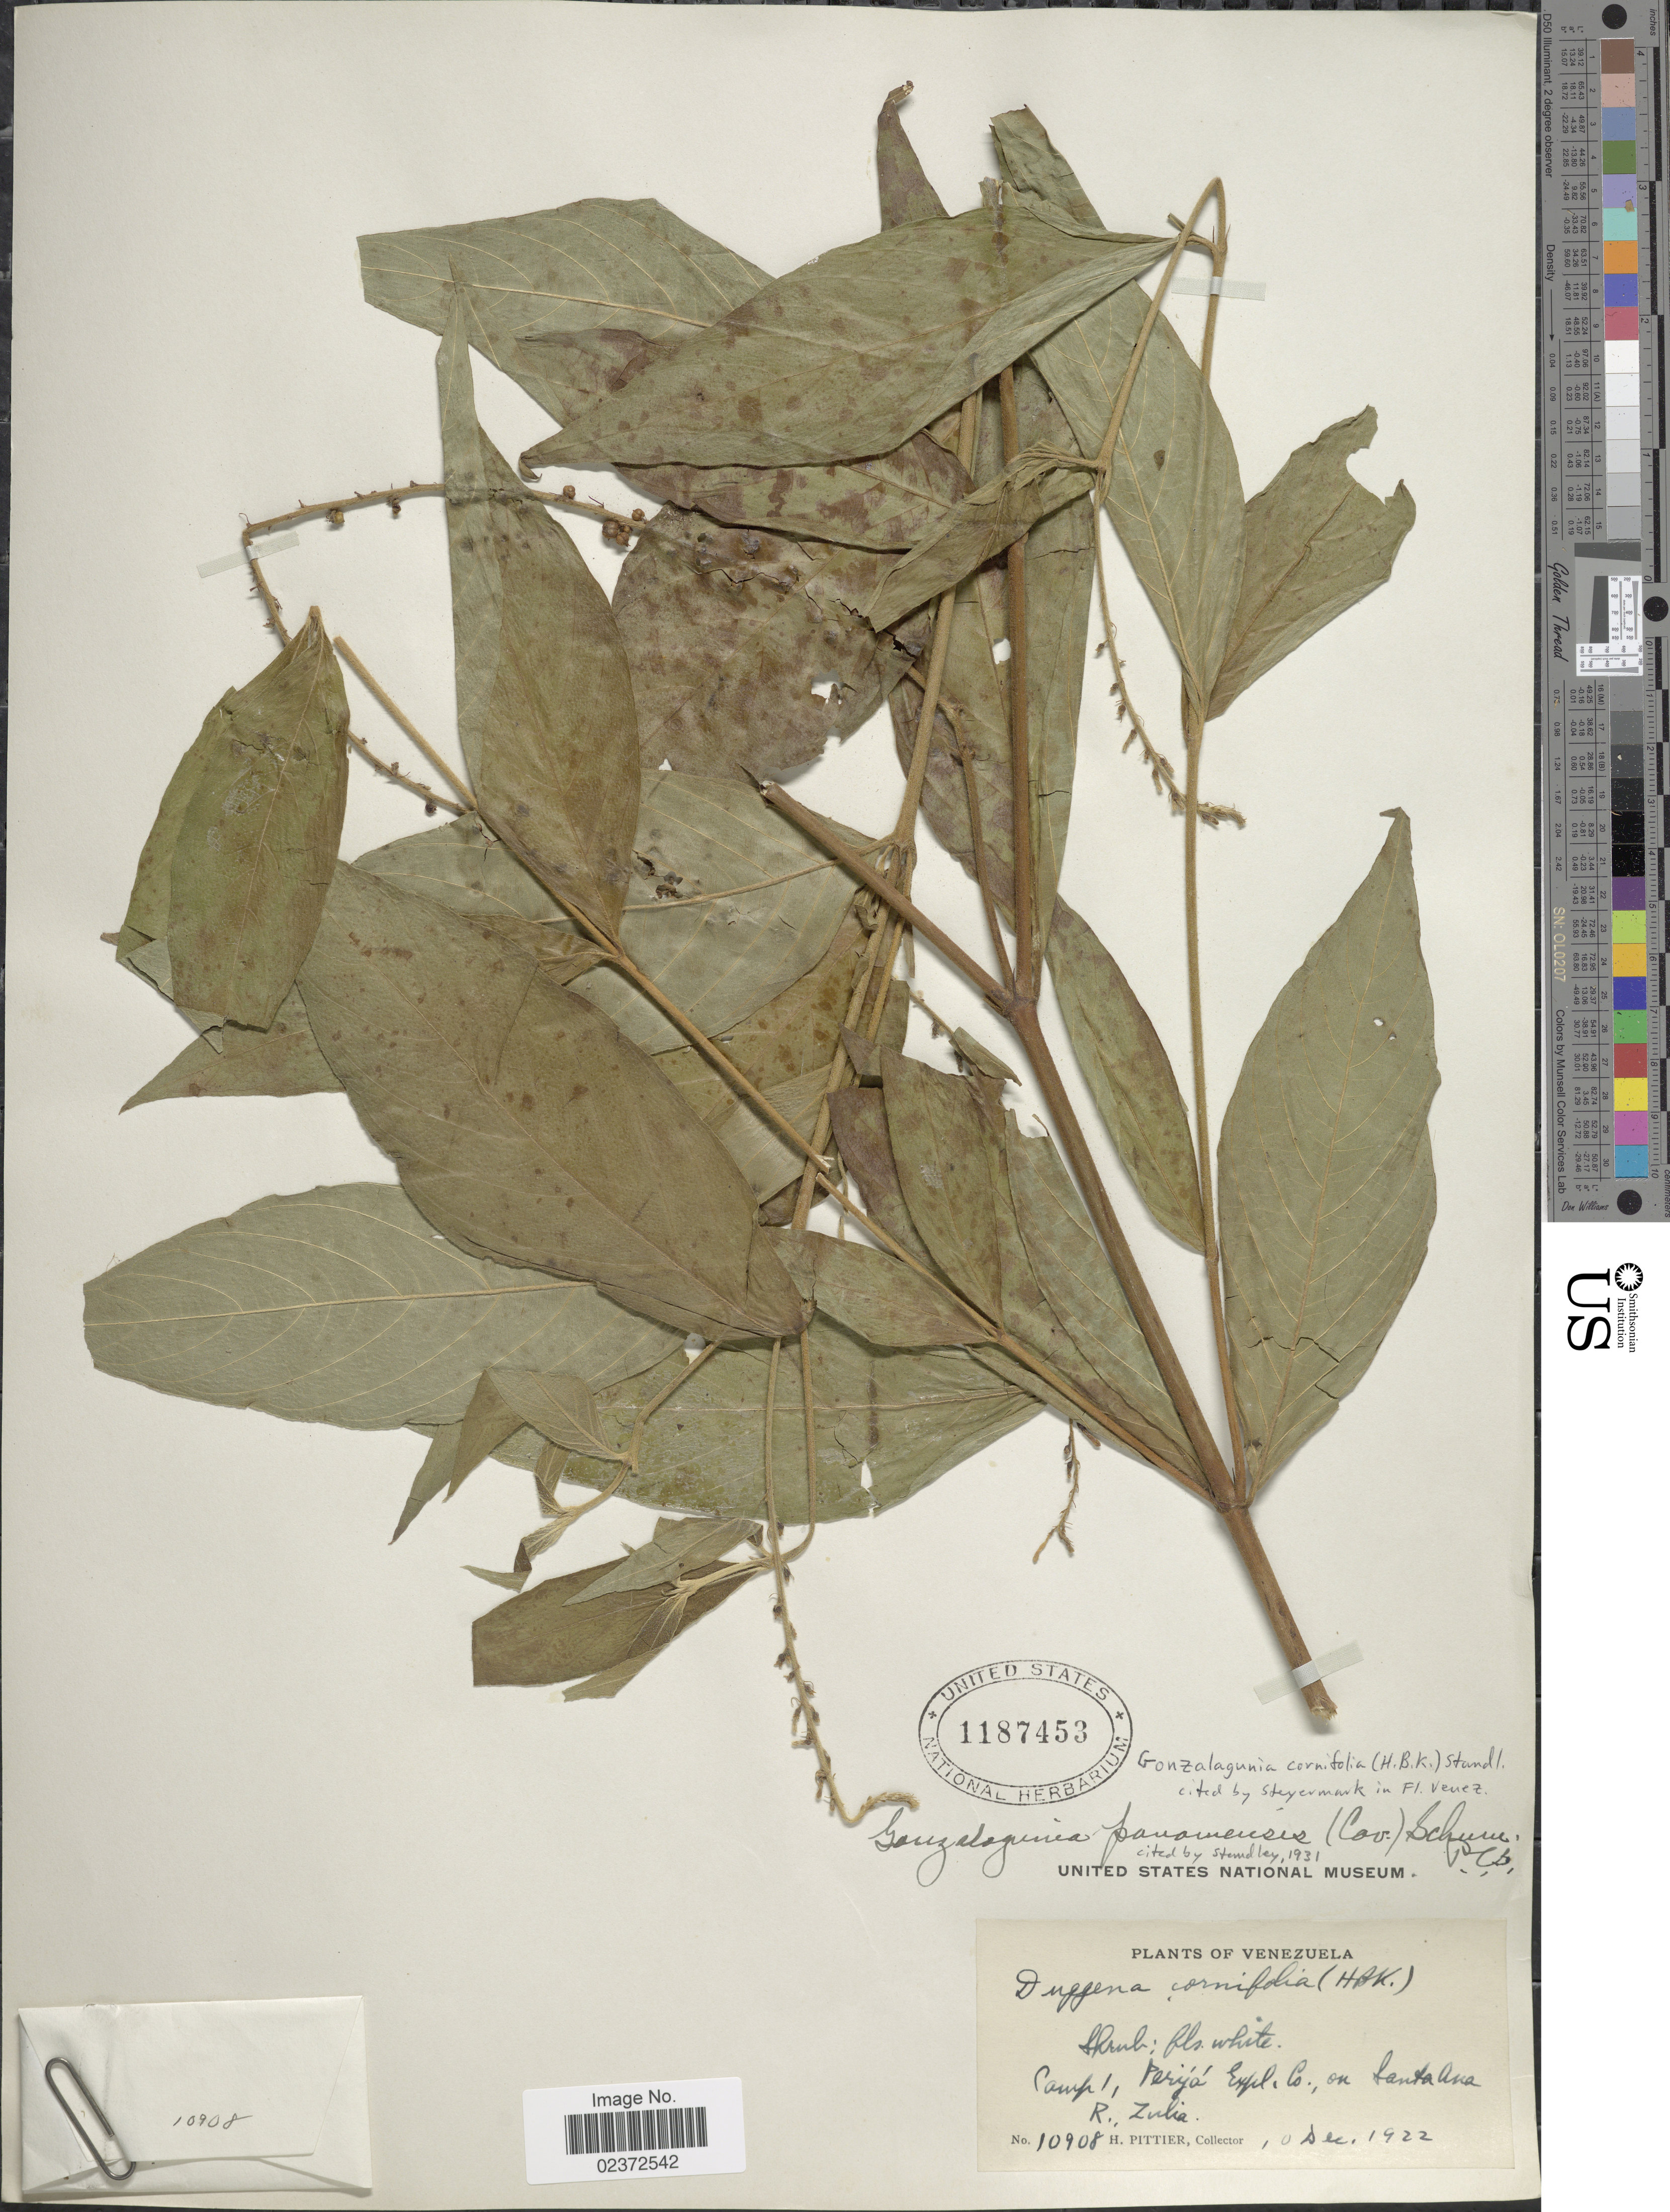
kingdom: Plantae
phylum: Tracheophyta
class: Magnoliopsida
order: Gentianales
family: Rubiaceae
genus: Gonzalagunia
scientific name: Gonzalagunia cornifolia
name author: (Kunth) Standl.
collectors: H. F. Pittier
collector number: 10908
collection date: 1922-12-10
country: Venezuela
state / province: Zulia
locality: Camp 1, Peri'já, Expl. Co., On Santa Ana R., Zulia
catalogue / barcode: US 1187453